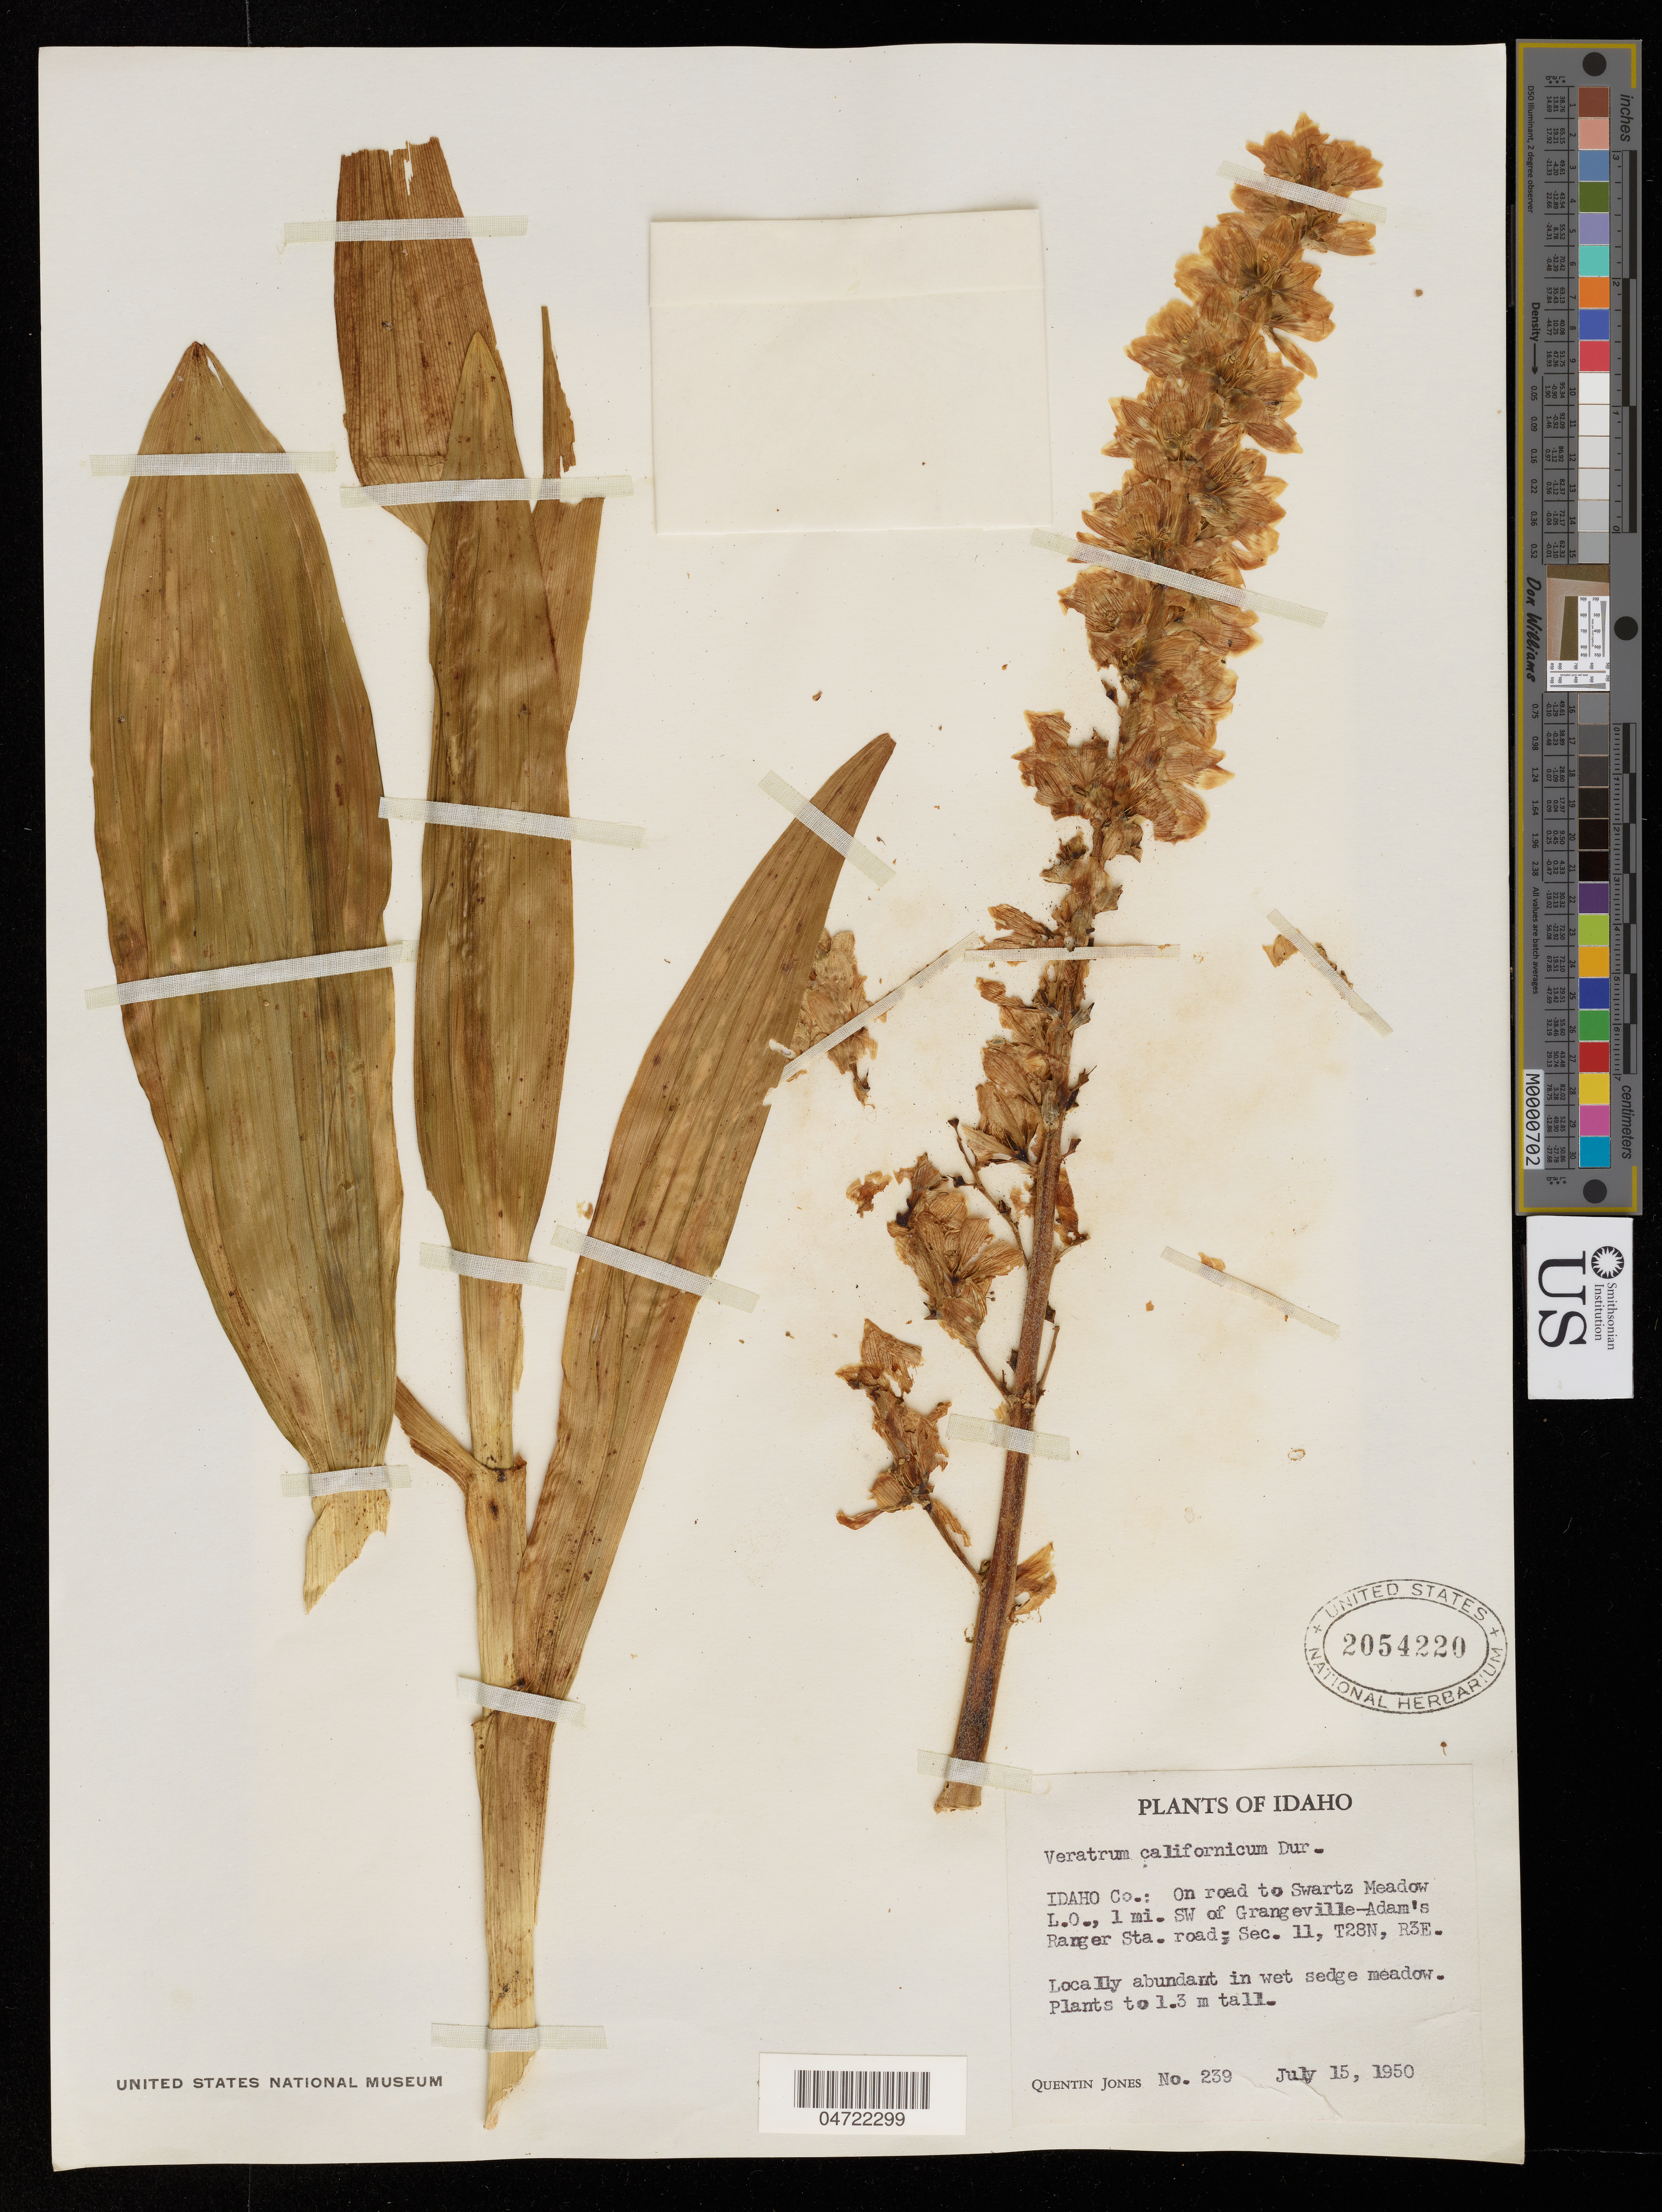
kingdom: Plantae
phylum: Tracheophyta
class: Liliopsida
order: Liliales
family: Melanthiaceae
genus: Veratrum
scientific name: Veratrum californicum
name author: Durand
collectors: Q. Jones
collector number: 239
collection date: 1950-07-15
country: United States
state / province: Idaho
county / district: Idaho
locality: On road to Swartz Meadow L. O., 1 mi. SW of Grangeville-Adam's Ranger Sta. road; Sec. 11, T28N, R3E.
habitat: In wet sedge meadow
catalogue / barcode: US 2054220